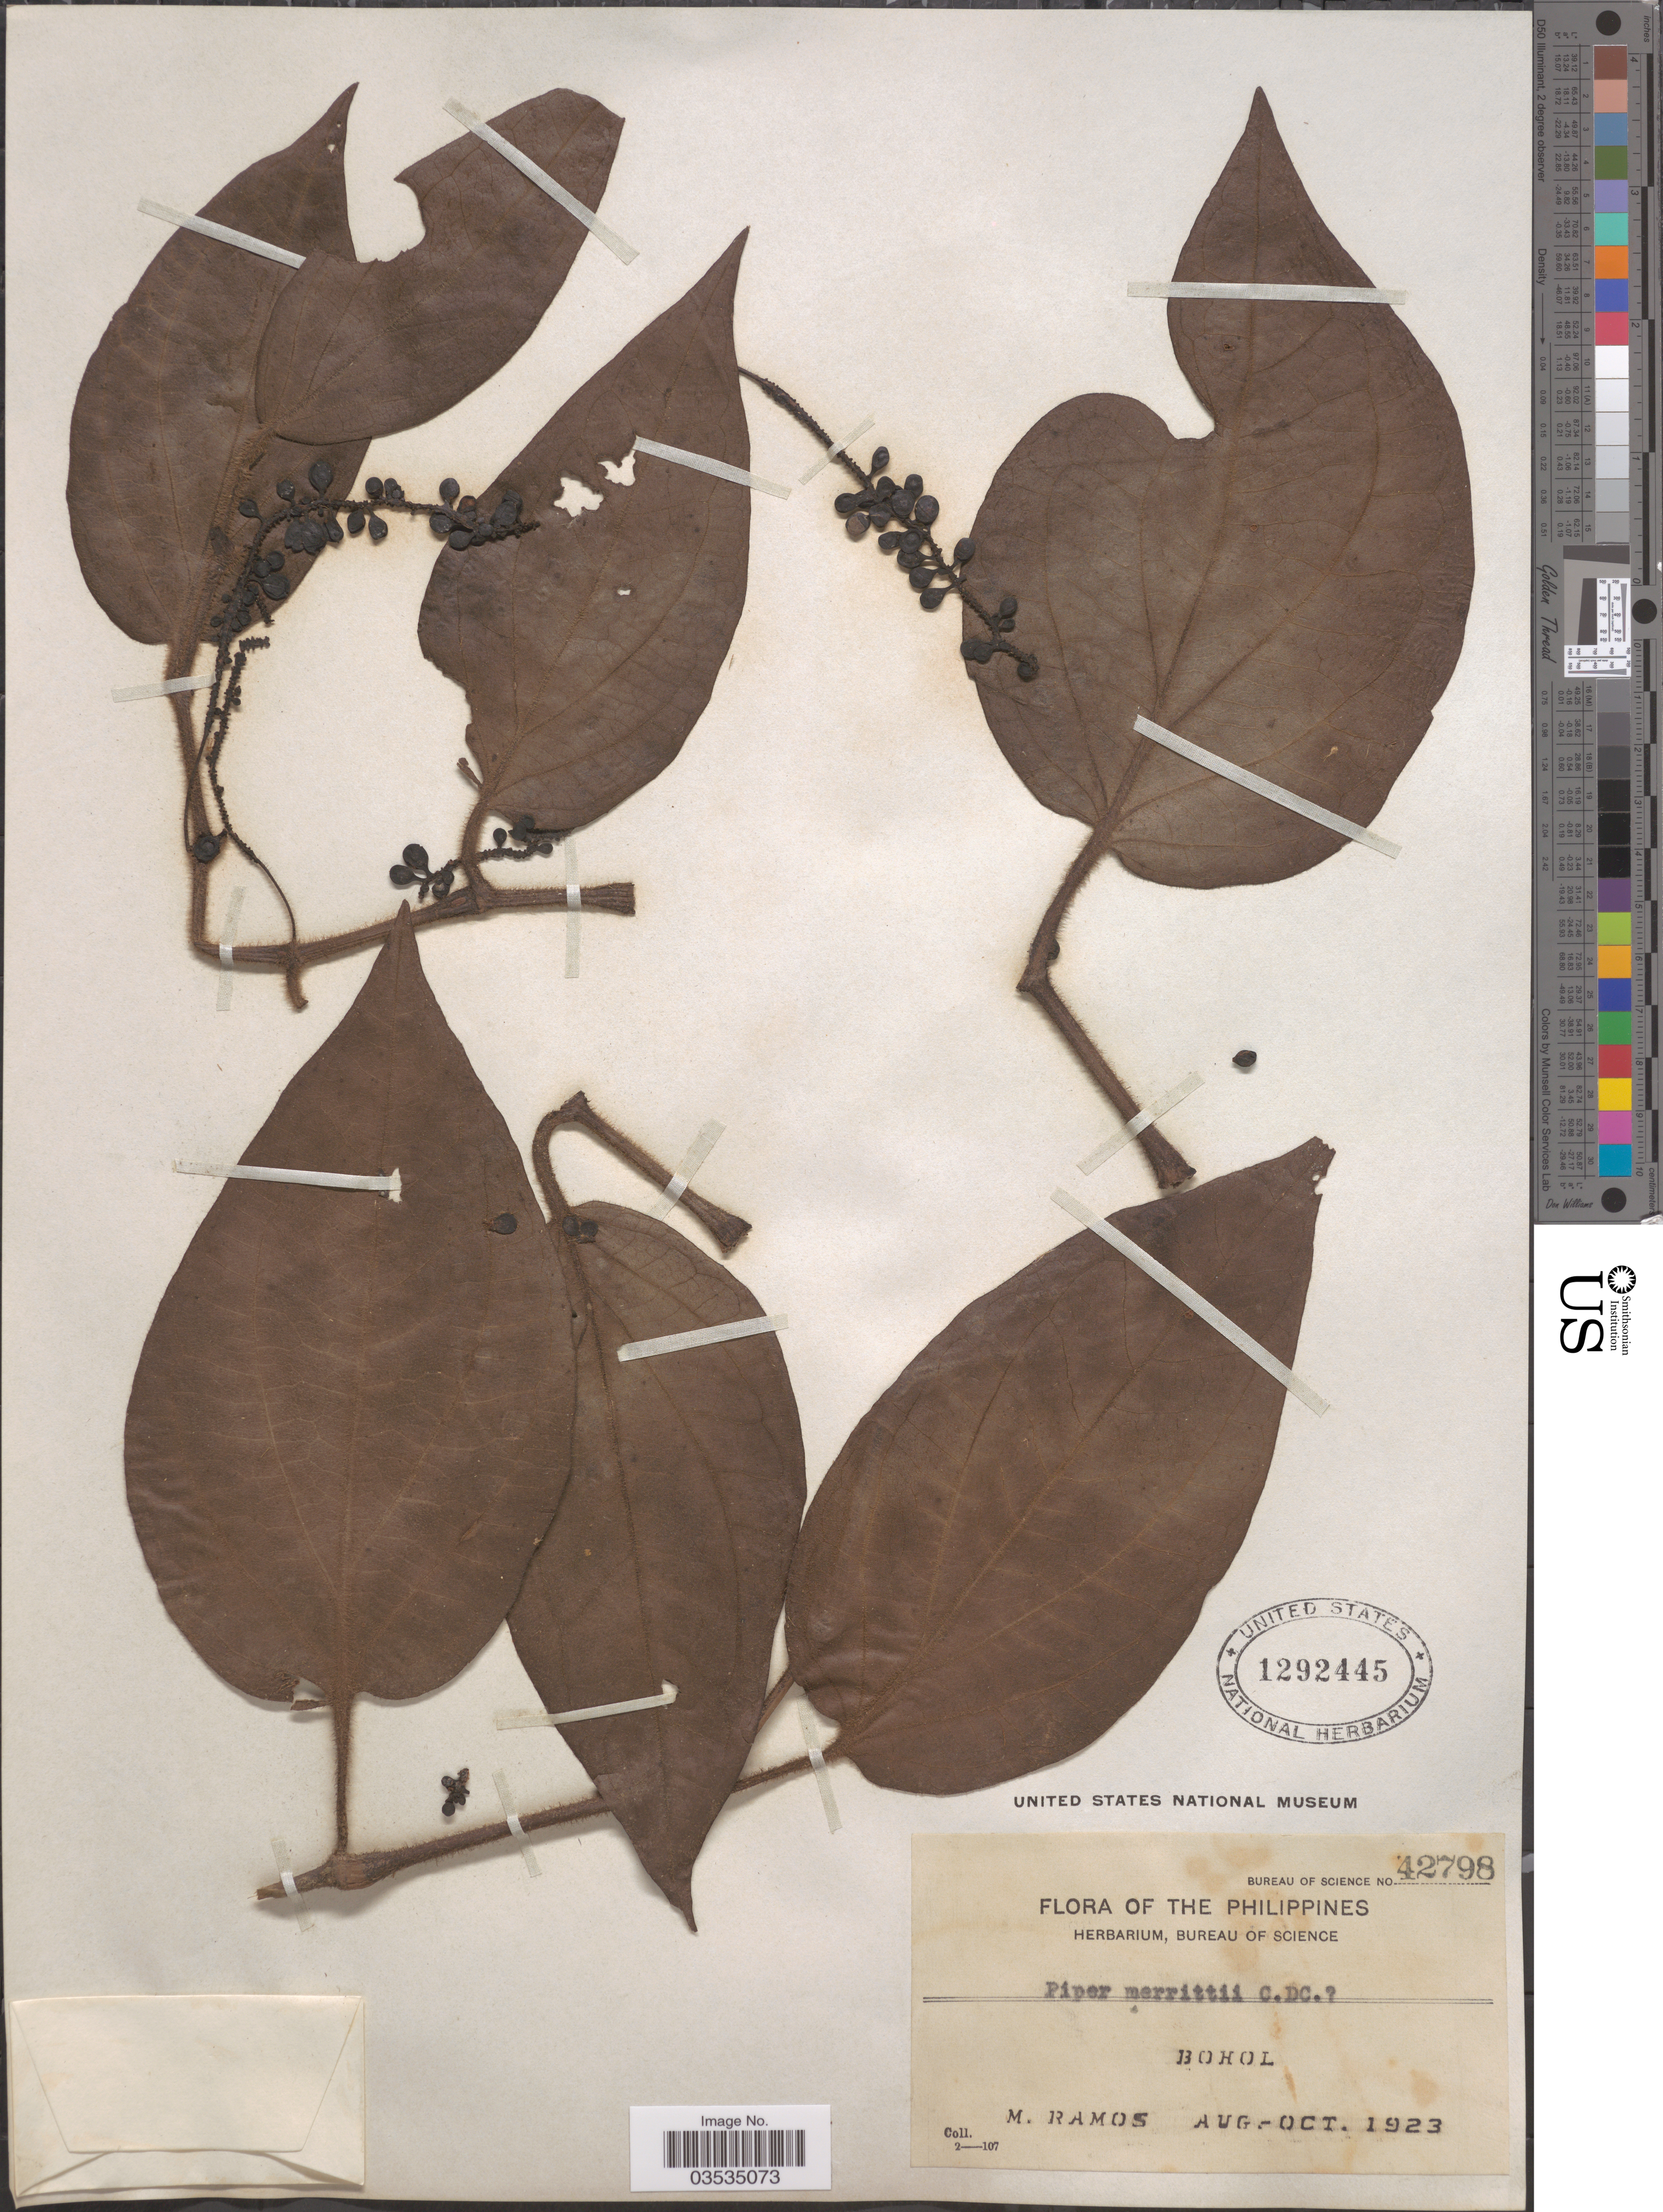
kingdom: Plantae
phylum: Tracheophyta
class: Magnoliopsida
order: Piperales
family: Piperaceae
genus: Piper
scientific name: Piper sp.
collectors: M. Ramos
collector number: Bureau of Science 42798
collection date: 1923-08/1923-10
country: Philippines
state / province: Central Visayas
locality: Bohol.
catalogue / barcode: US 1292445